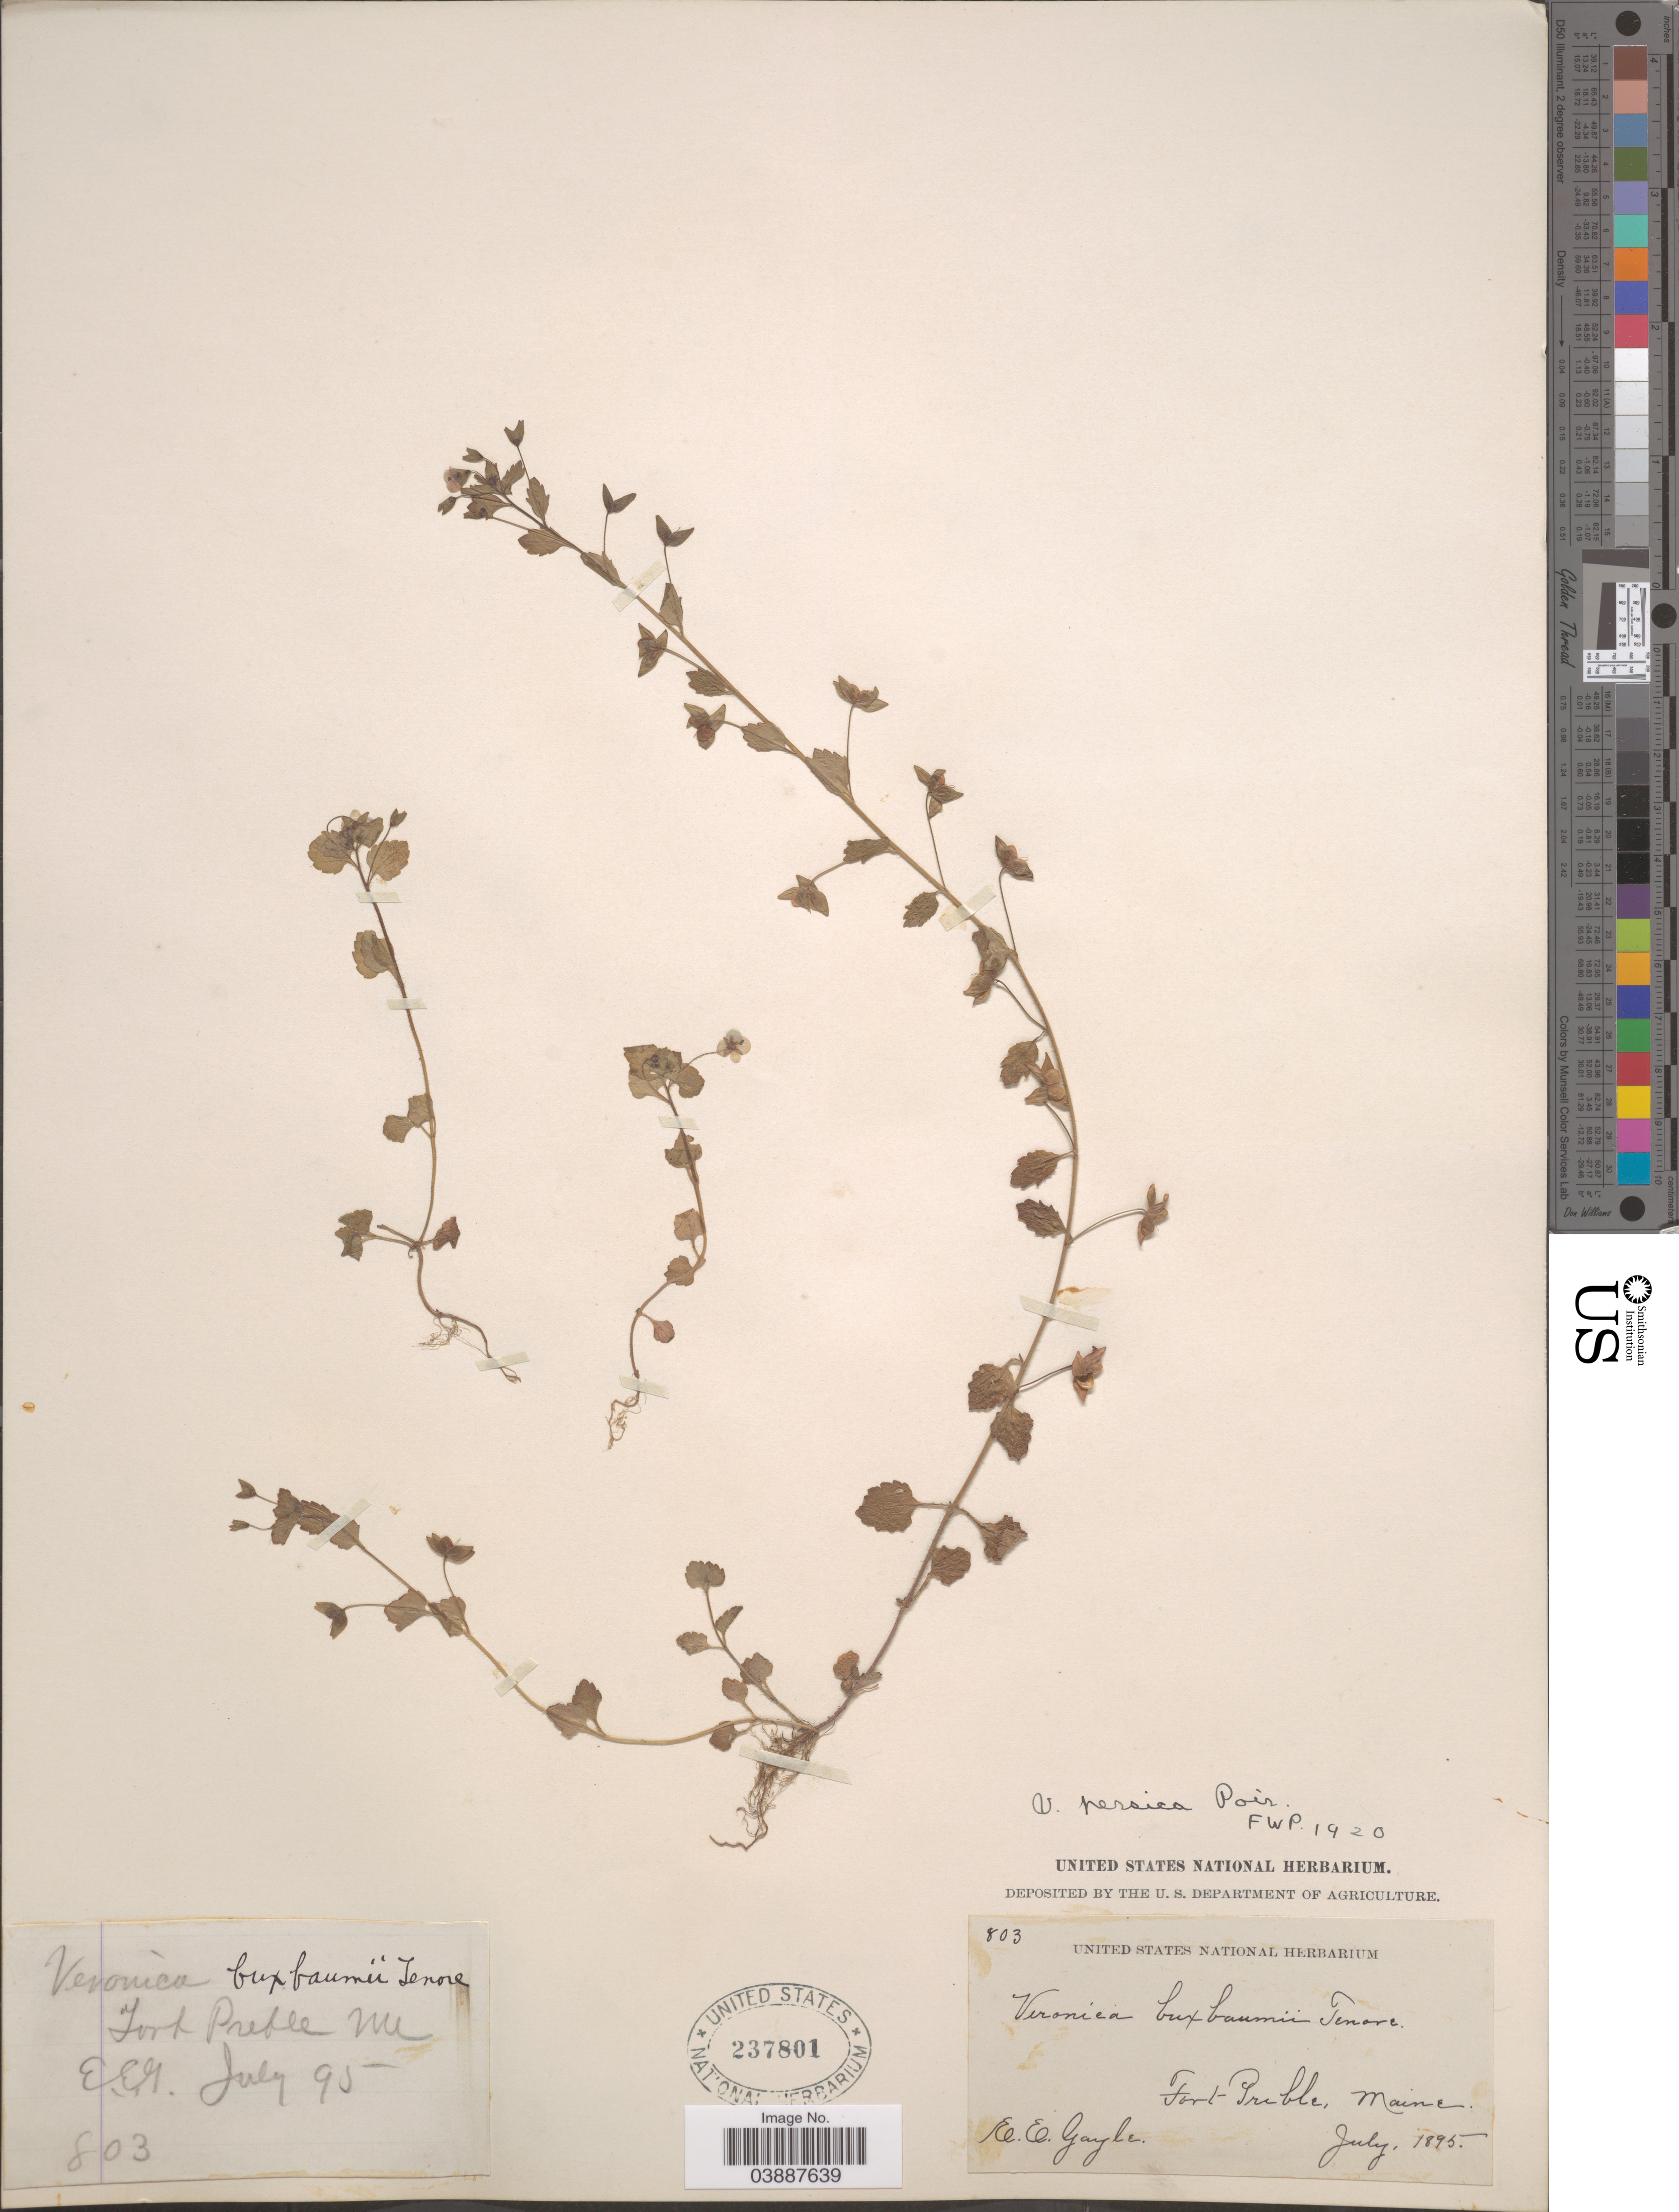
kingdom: Plantae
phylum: Tracheophyta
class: Magnoliopsida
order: Lamiales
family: Plantaginaceae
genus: Veronica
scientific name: Veronica persica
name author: Poir.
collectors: E. Gayle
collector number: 803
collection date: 1895-07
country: United States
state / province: Maine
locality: Fort Preble.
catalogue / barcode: US 237801